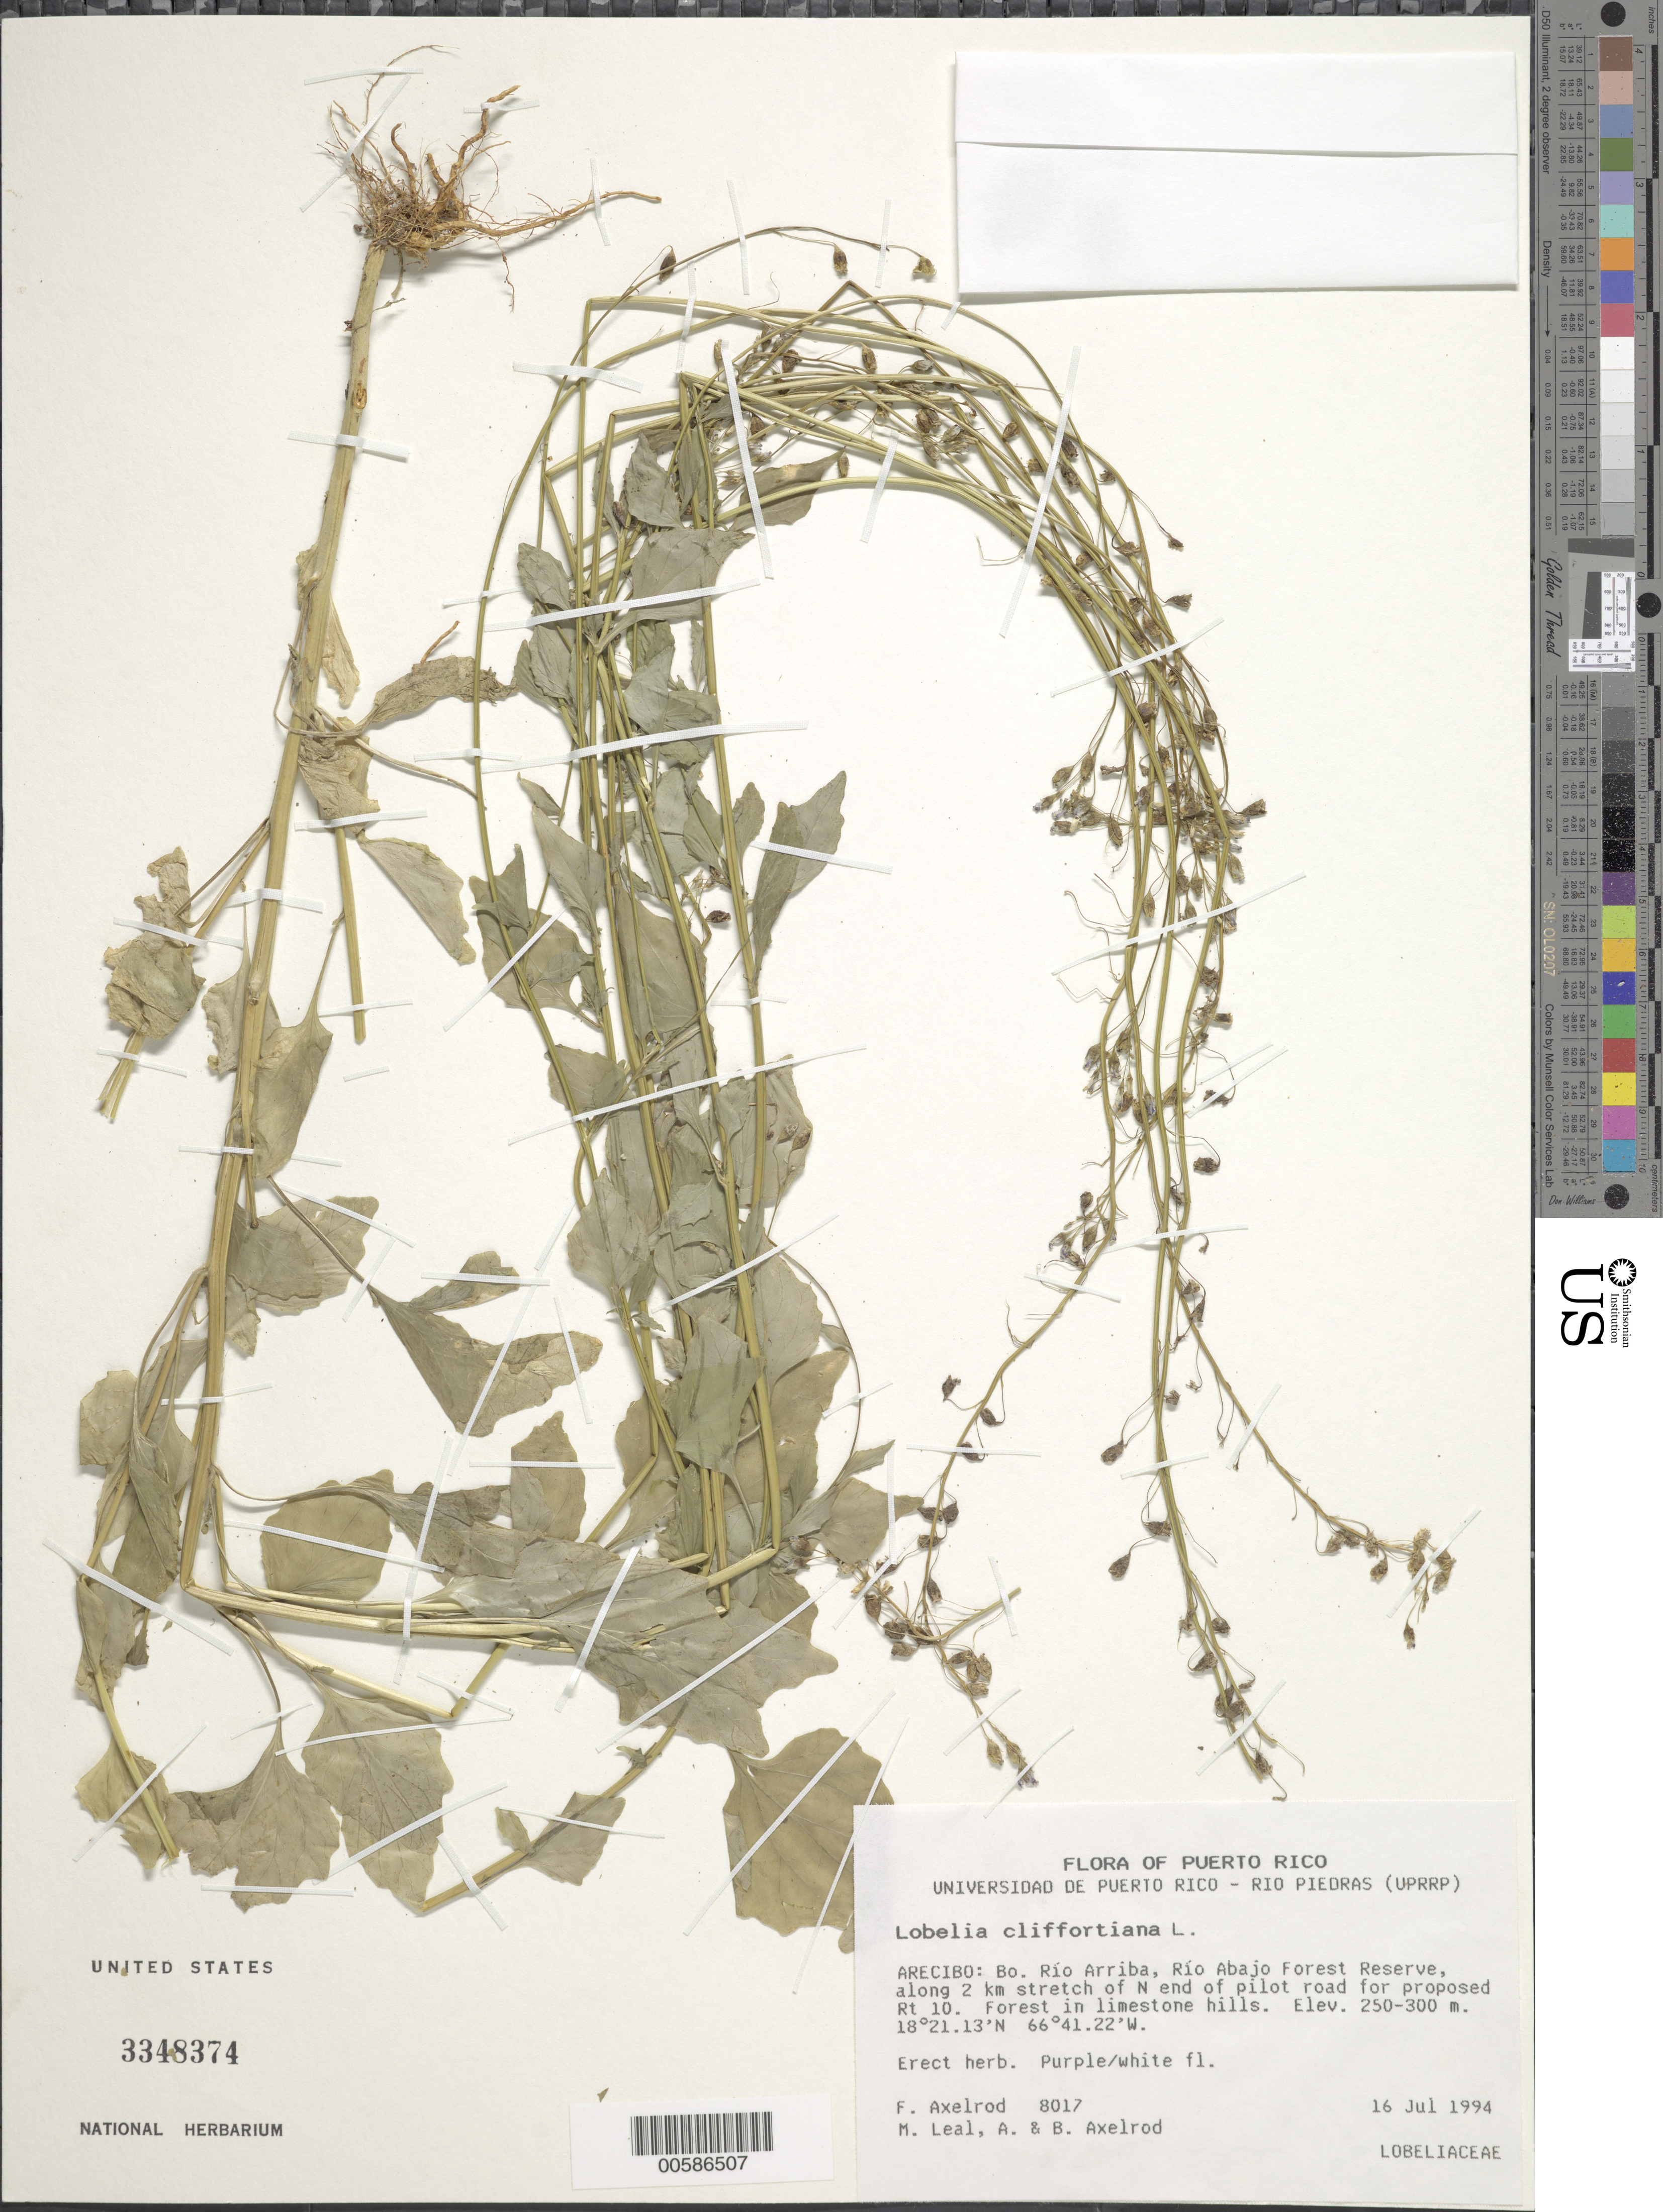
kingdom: Plantae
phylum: Tracheophyta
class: Magnoliopsida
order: Asterales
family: Campanulaceae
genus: Lobelia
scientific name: Lobelia cliffortiana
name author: L.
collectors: F. S. Axelrod, A. Leal, A. Axelrod & B. Axelrod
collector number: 8017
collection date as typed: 16 Jul 1994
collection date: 1994-07-16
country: Puerto Rico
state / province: Arecibo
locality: Arecibo: Bo. Río Arriba, Río Abajo Forest Reserve, along 2 km stretch of N end of pilot road for proposed Rt. 10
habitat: Forest in limestone hills.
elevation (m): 250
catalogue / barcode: US 3348374